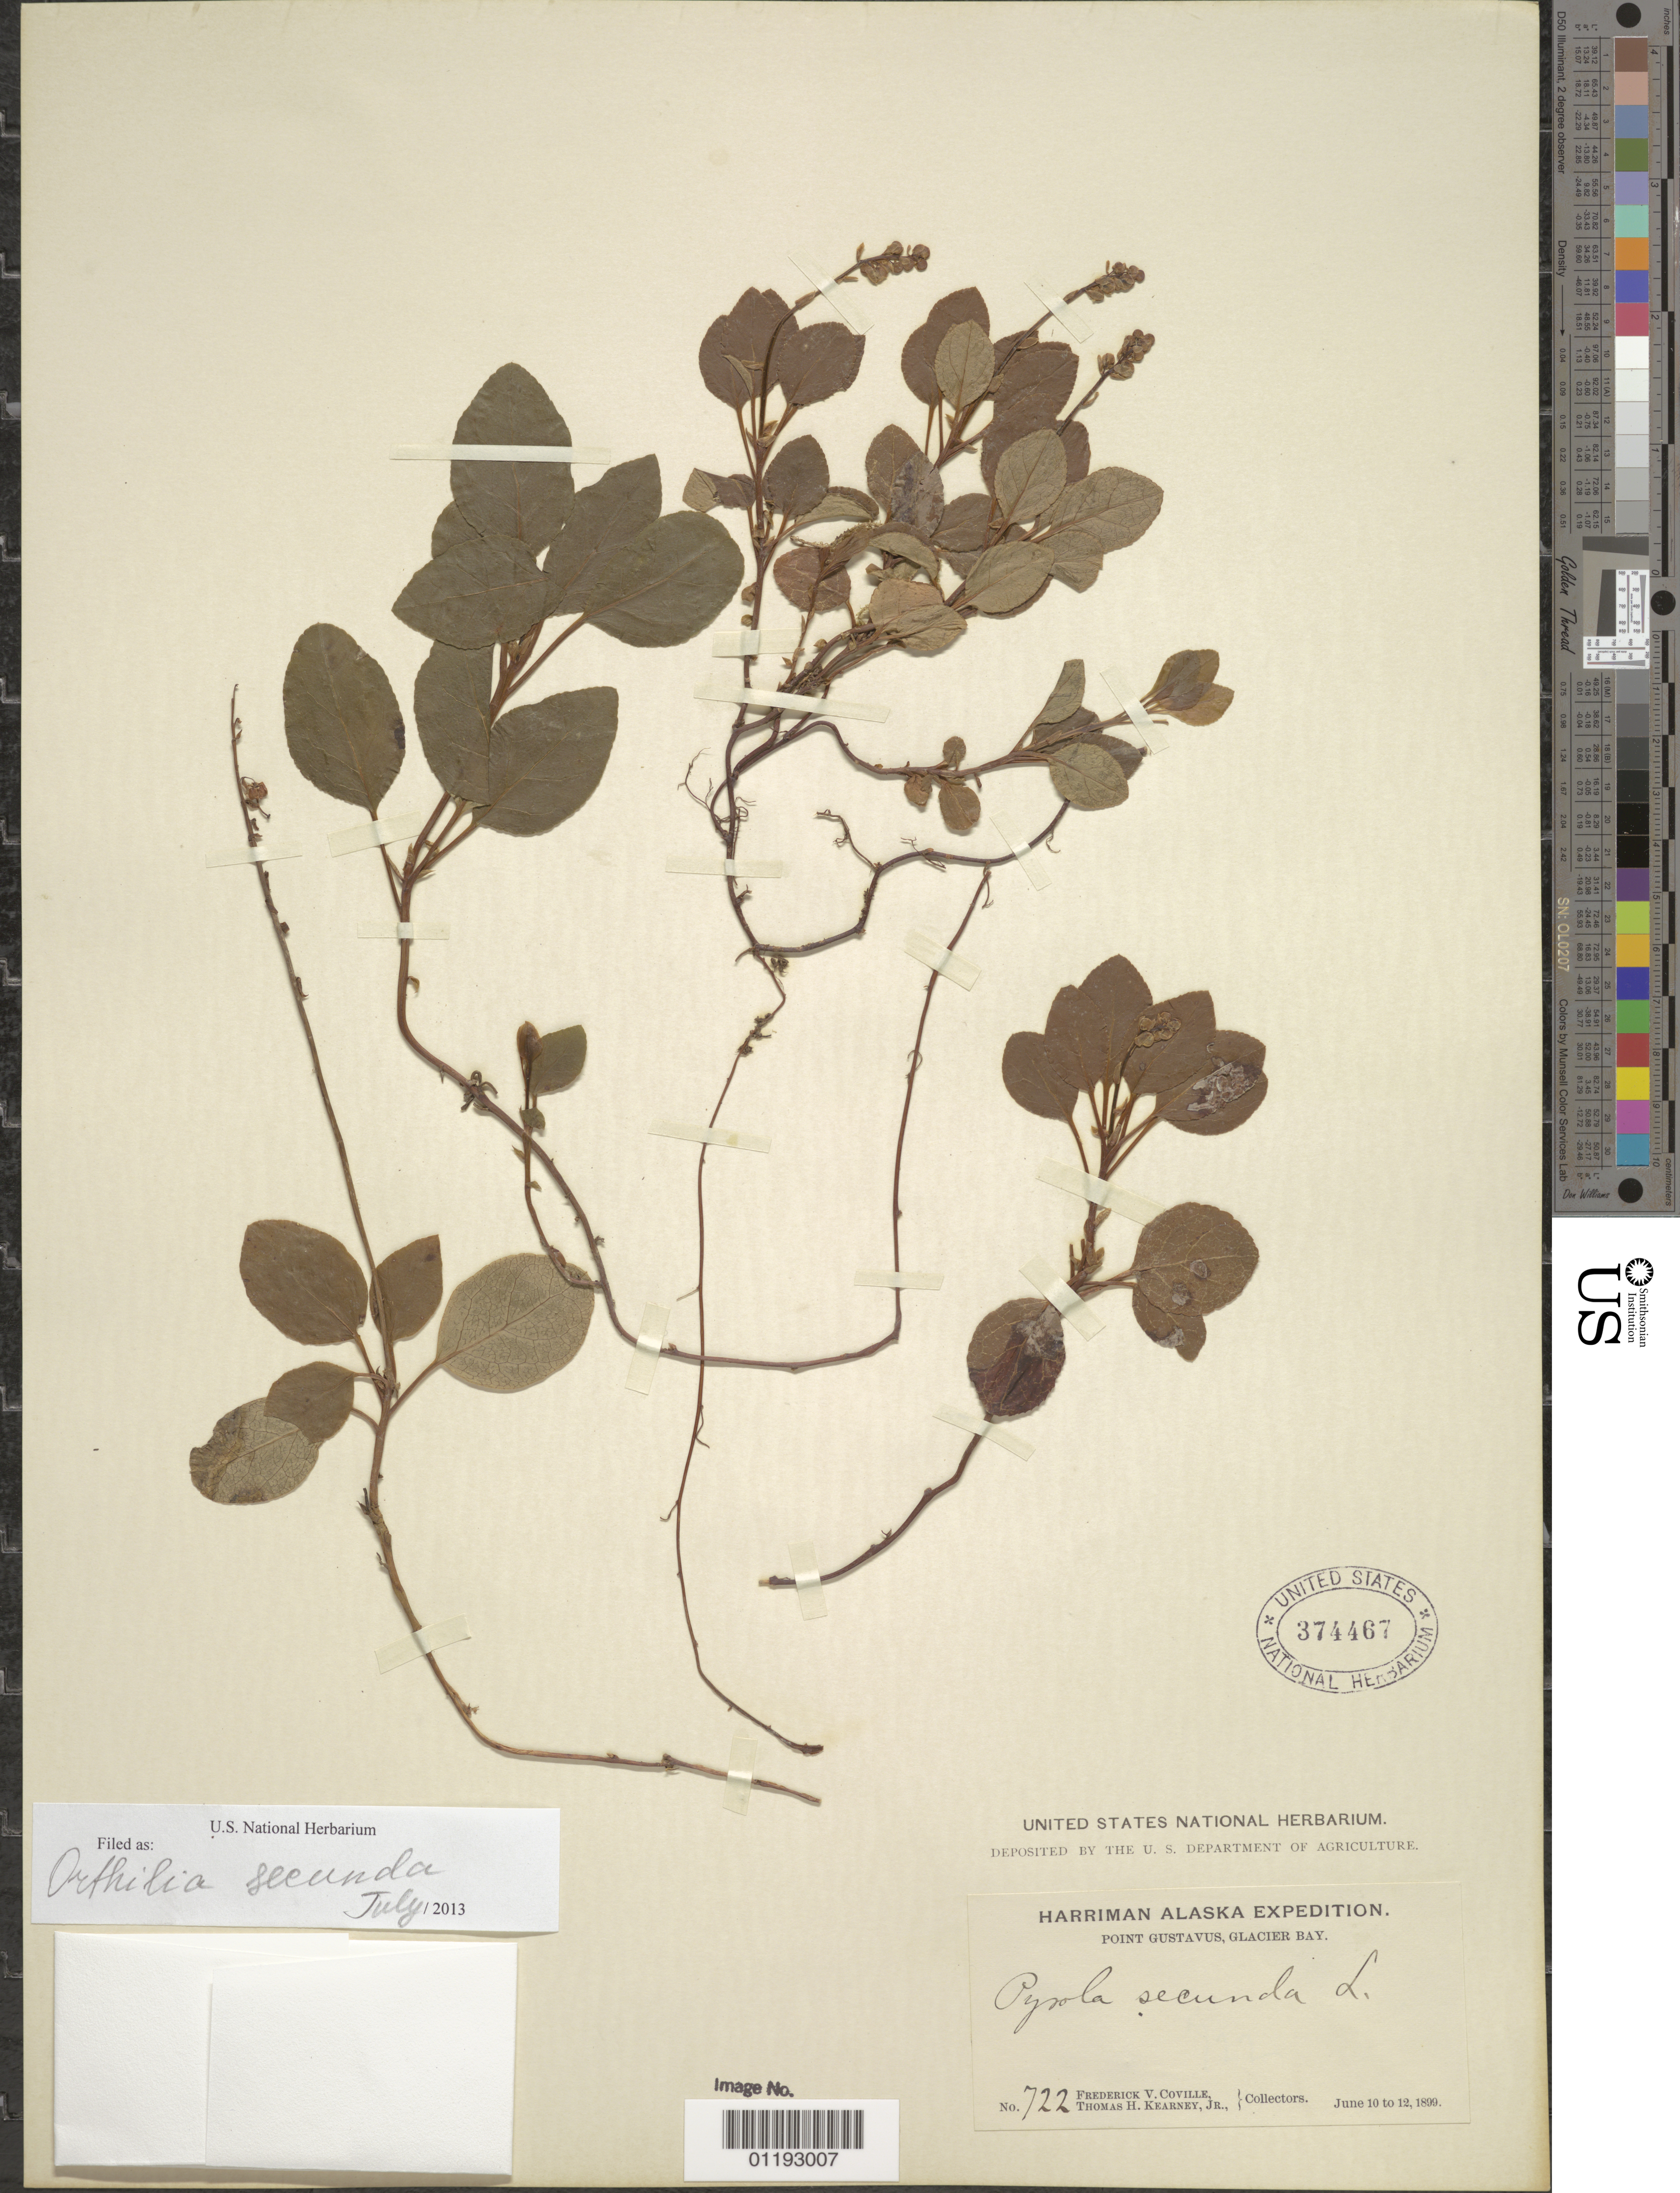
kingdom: Plantae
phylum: Tracheophyta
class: Magnoliopsida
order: Ericales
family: Ericaceae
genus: Orthilia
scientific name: Orthilia secunda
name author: (L.) House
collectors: F. V. Coville & T. H. Kearney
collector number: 722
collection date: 1899-06-10/1899-06-12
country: United States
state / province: Alaska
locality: Point Gustavus, Glacier Bay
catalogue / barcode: US 374467